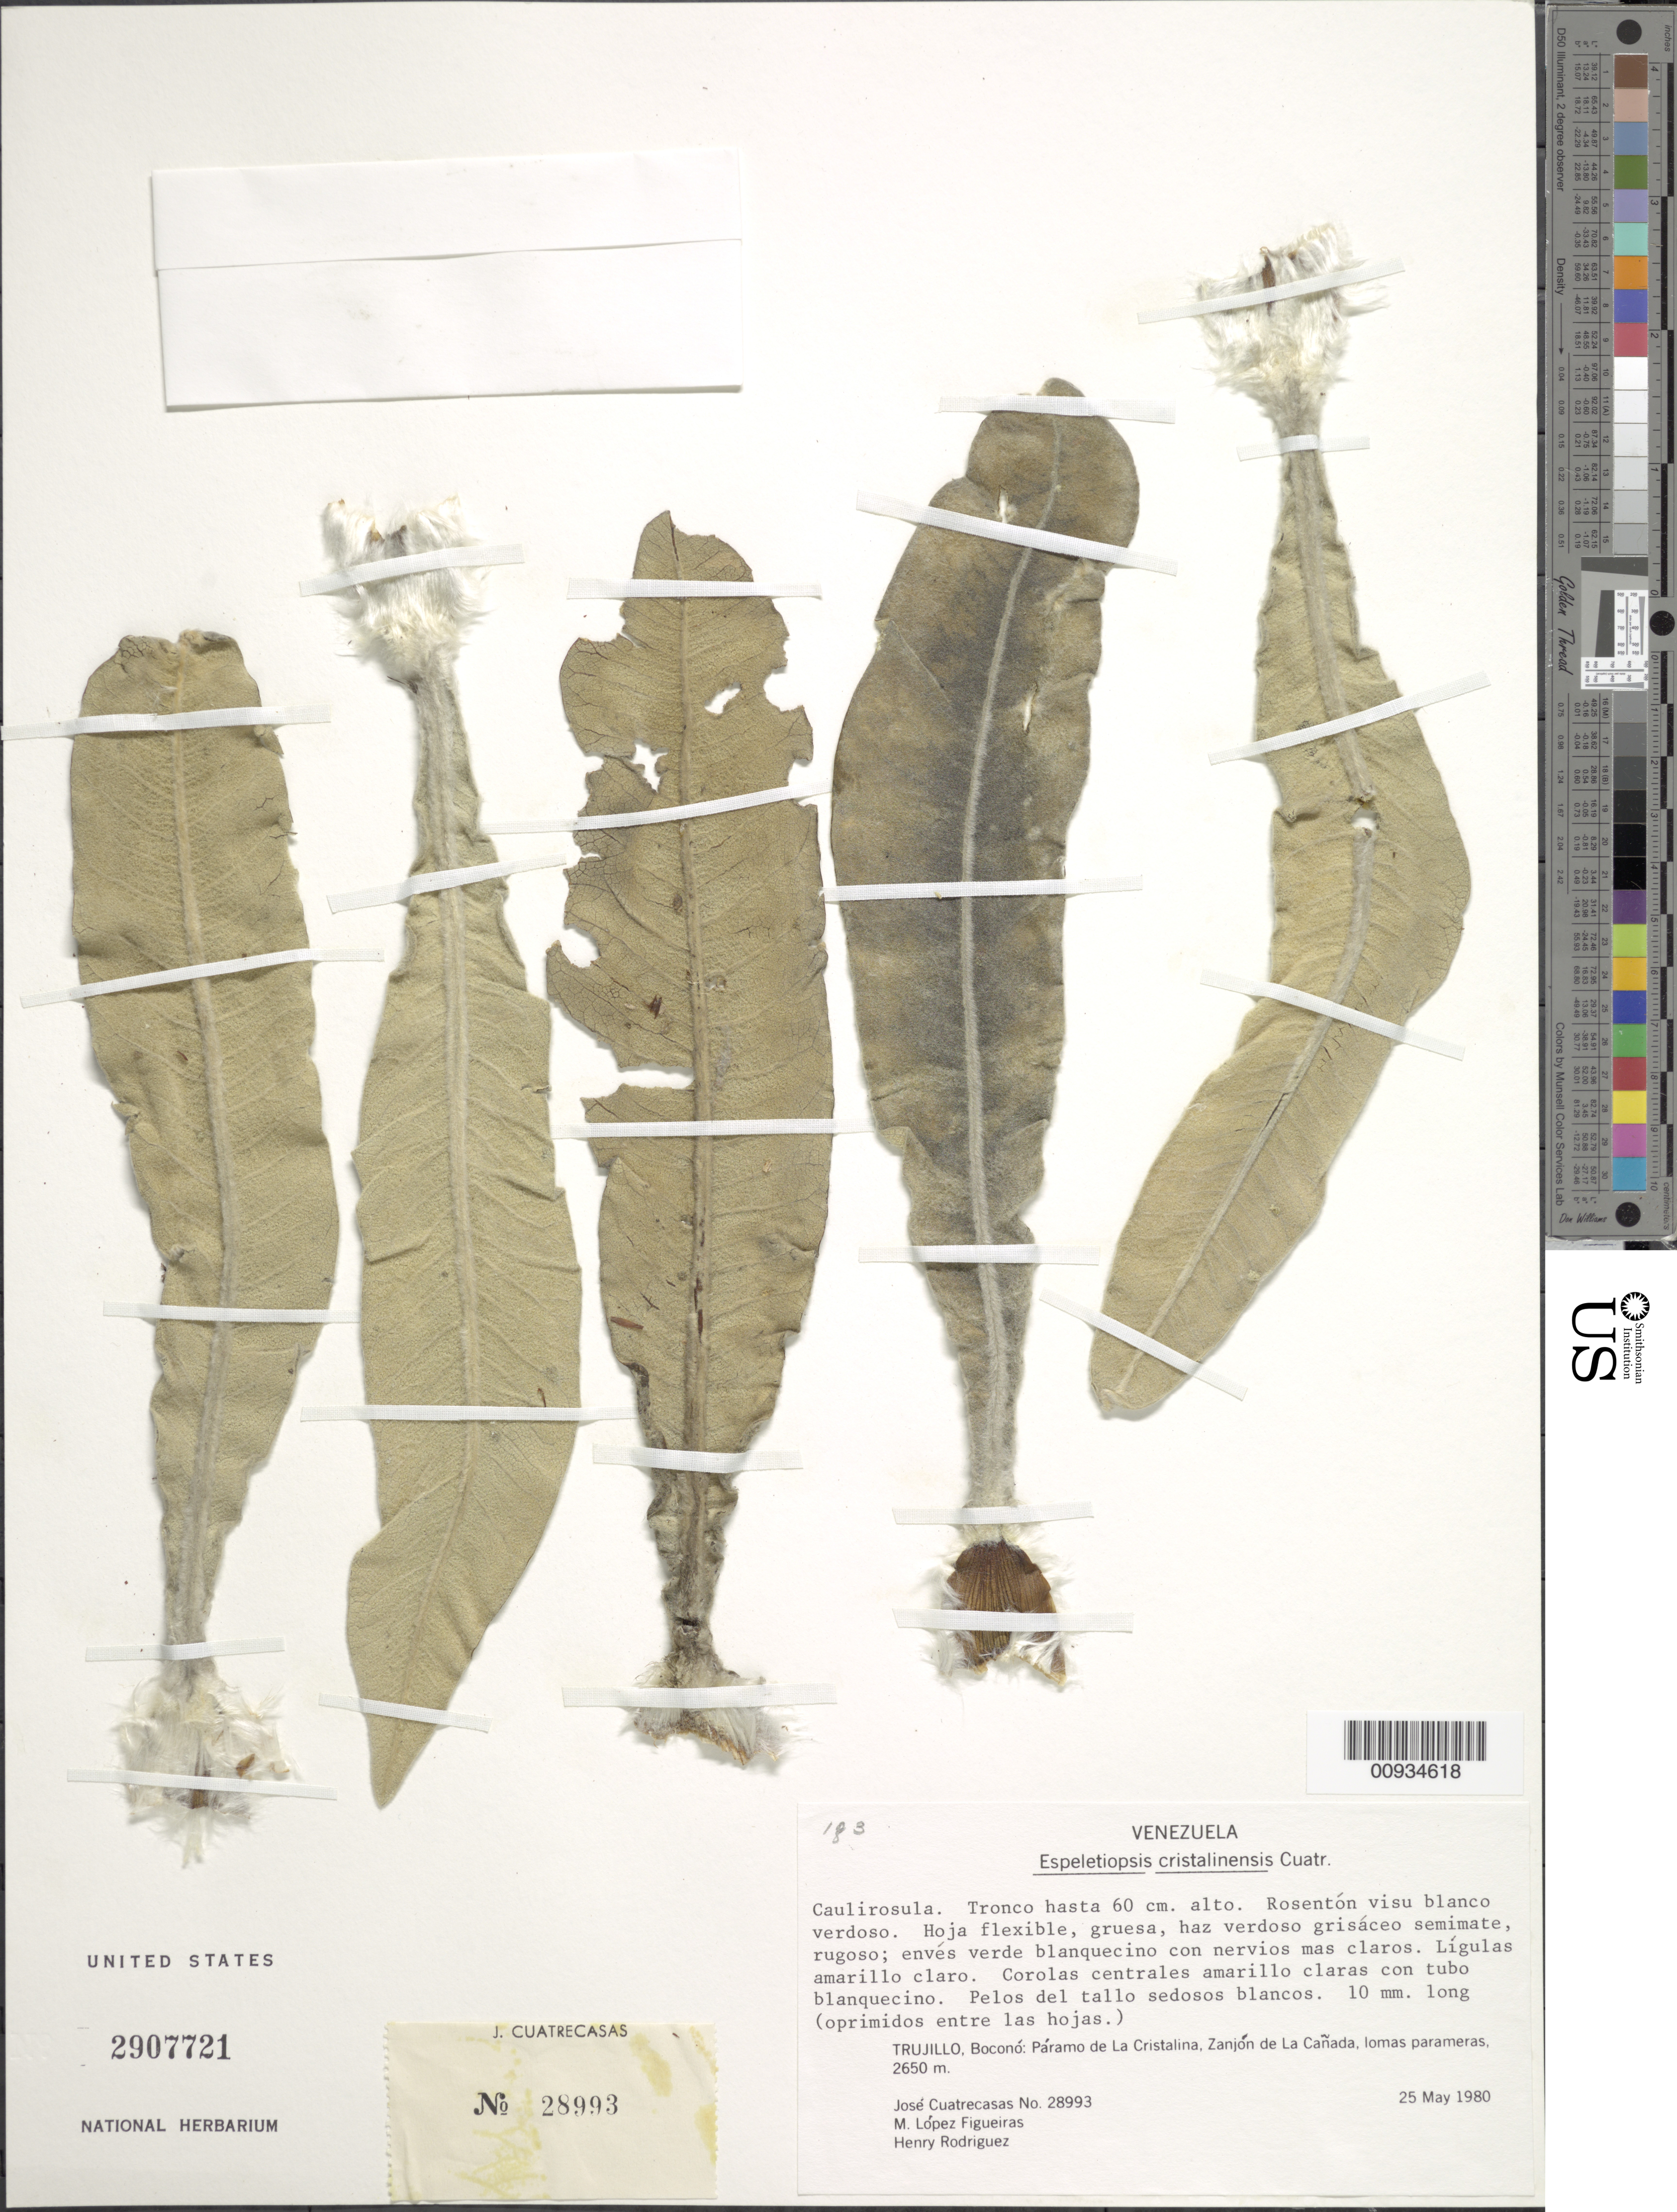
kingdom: Plantae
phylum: Tracheophyta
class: Magnoliopsida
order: Asterales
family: Asteraceae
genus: Espeletiopsis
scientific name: Espeletiopsis cristalinensis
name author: (Cuatrec.) Cuatrec.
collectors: J. Cuatrecasas, M. López Figueiras & H. A. Rodriguez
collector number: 28993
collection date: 1980-05-25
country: Venezuela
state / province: Trujillo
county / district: Boconó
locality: Páramo de la Cañada. Zanjón de la Cañada, Páramo de la Cristalina, lomas parameras.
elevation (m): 2650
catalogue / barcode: US 2907721